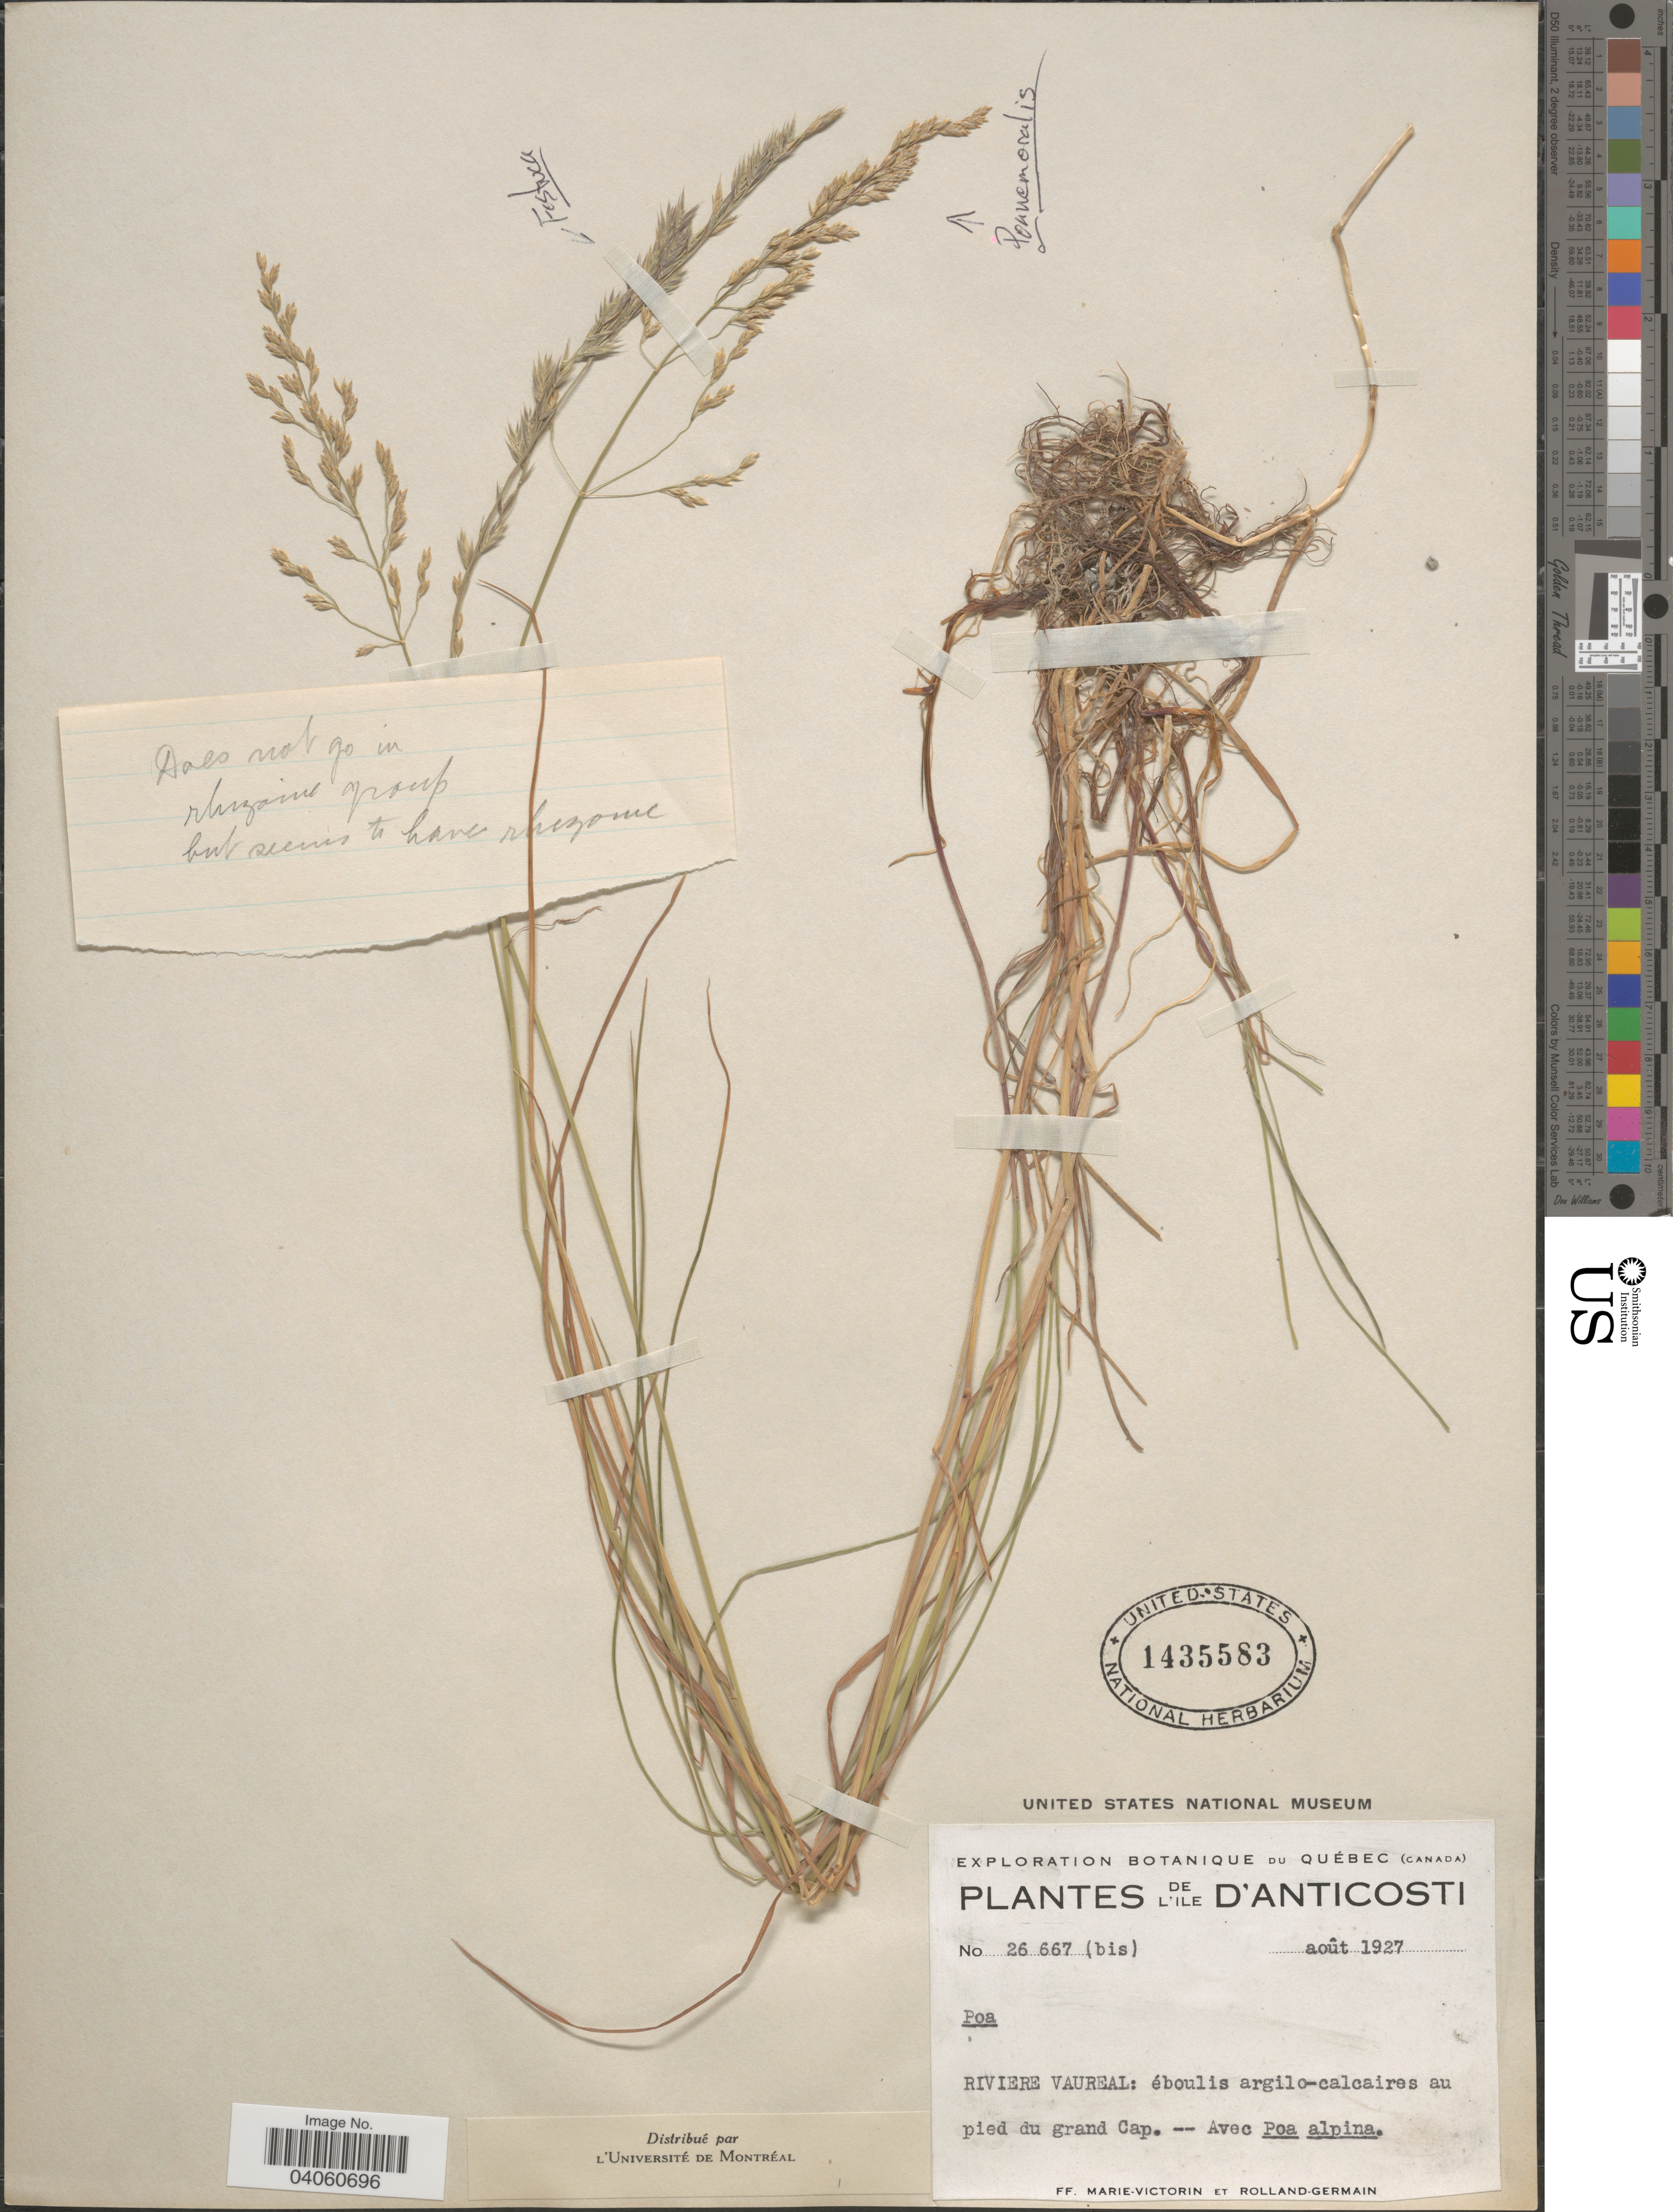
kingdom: Plantae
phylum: Tracheophyta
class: Liliopsida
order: Poales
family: Poaceae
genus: Poa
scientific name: Poa nemoralis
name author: L.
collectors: F. Marie-Victorin & Rolland-Germain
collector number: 26667(bis)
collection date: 1927-08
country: Canada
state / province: Quebec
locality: L'ile D'Anticosti. Riviere Vaureal: éboulis argilo-calcaires au pied du grand Cap.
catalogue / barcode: US 1435583